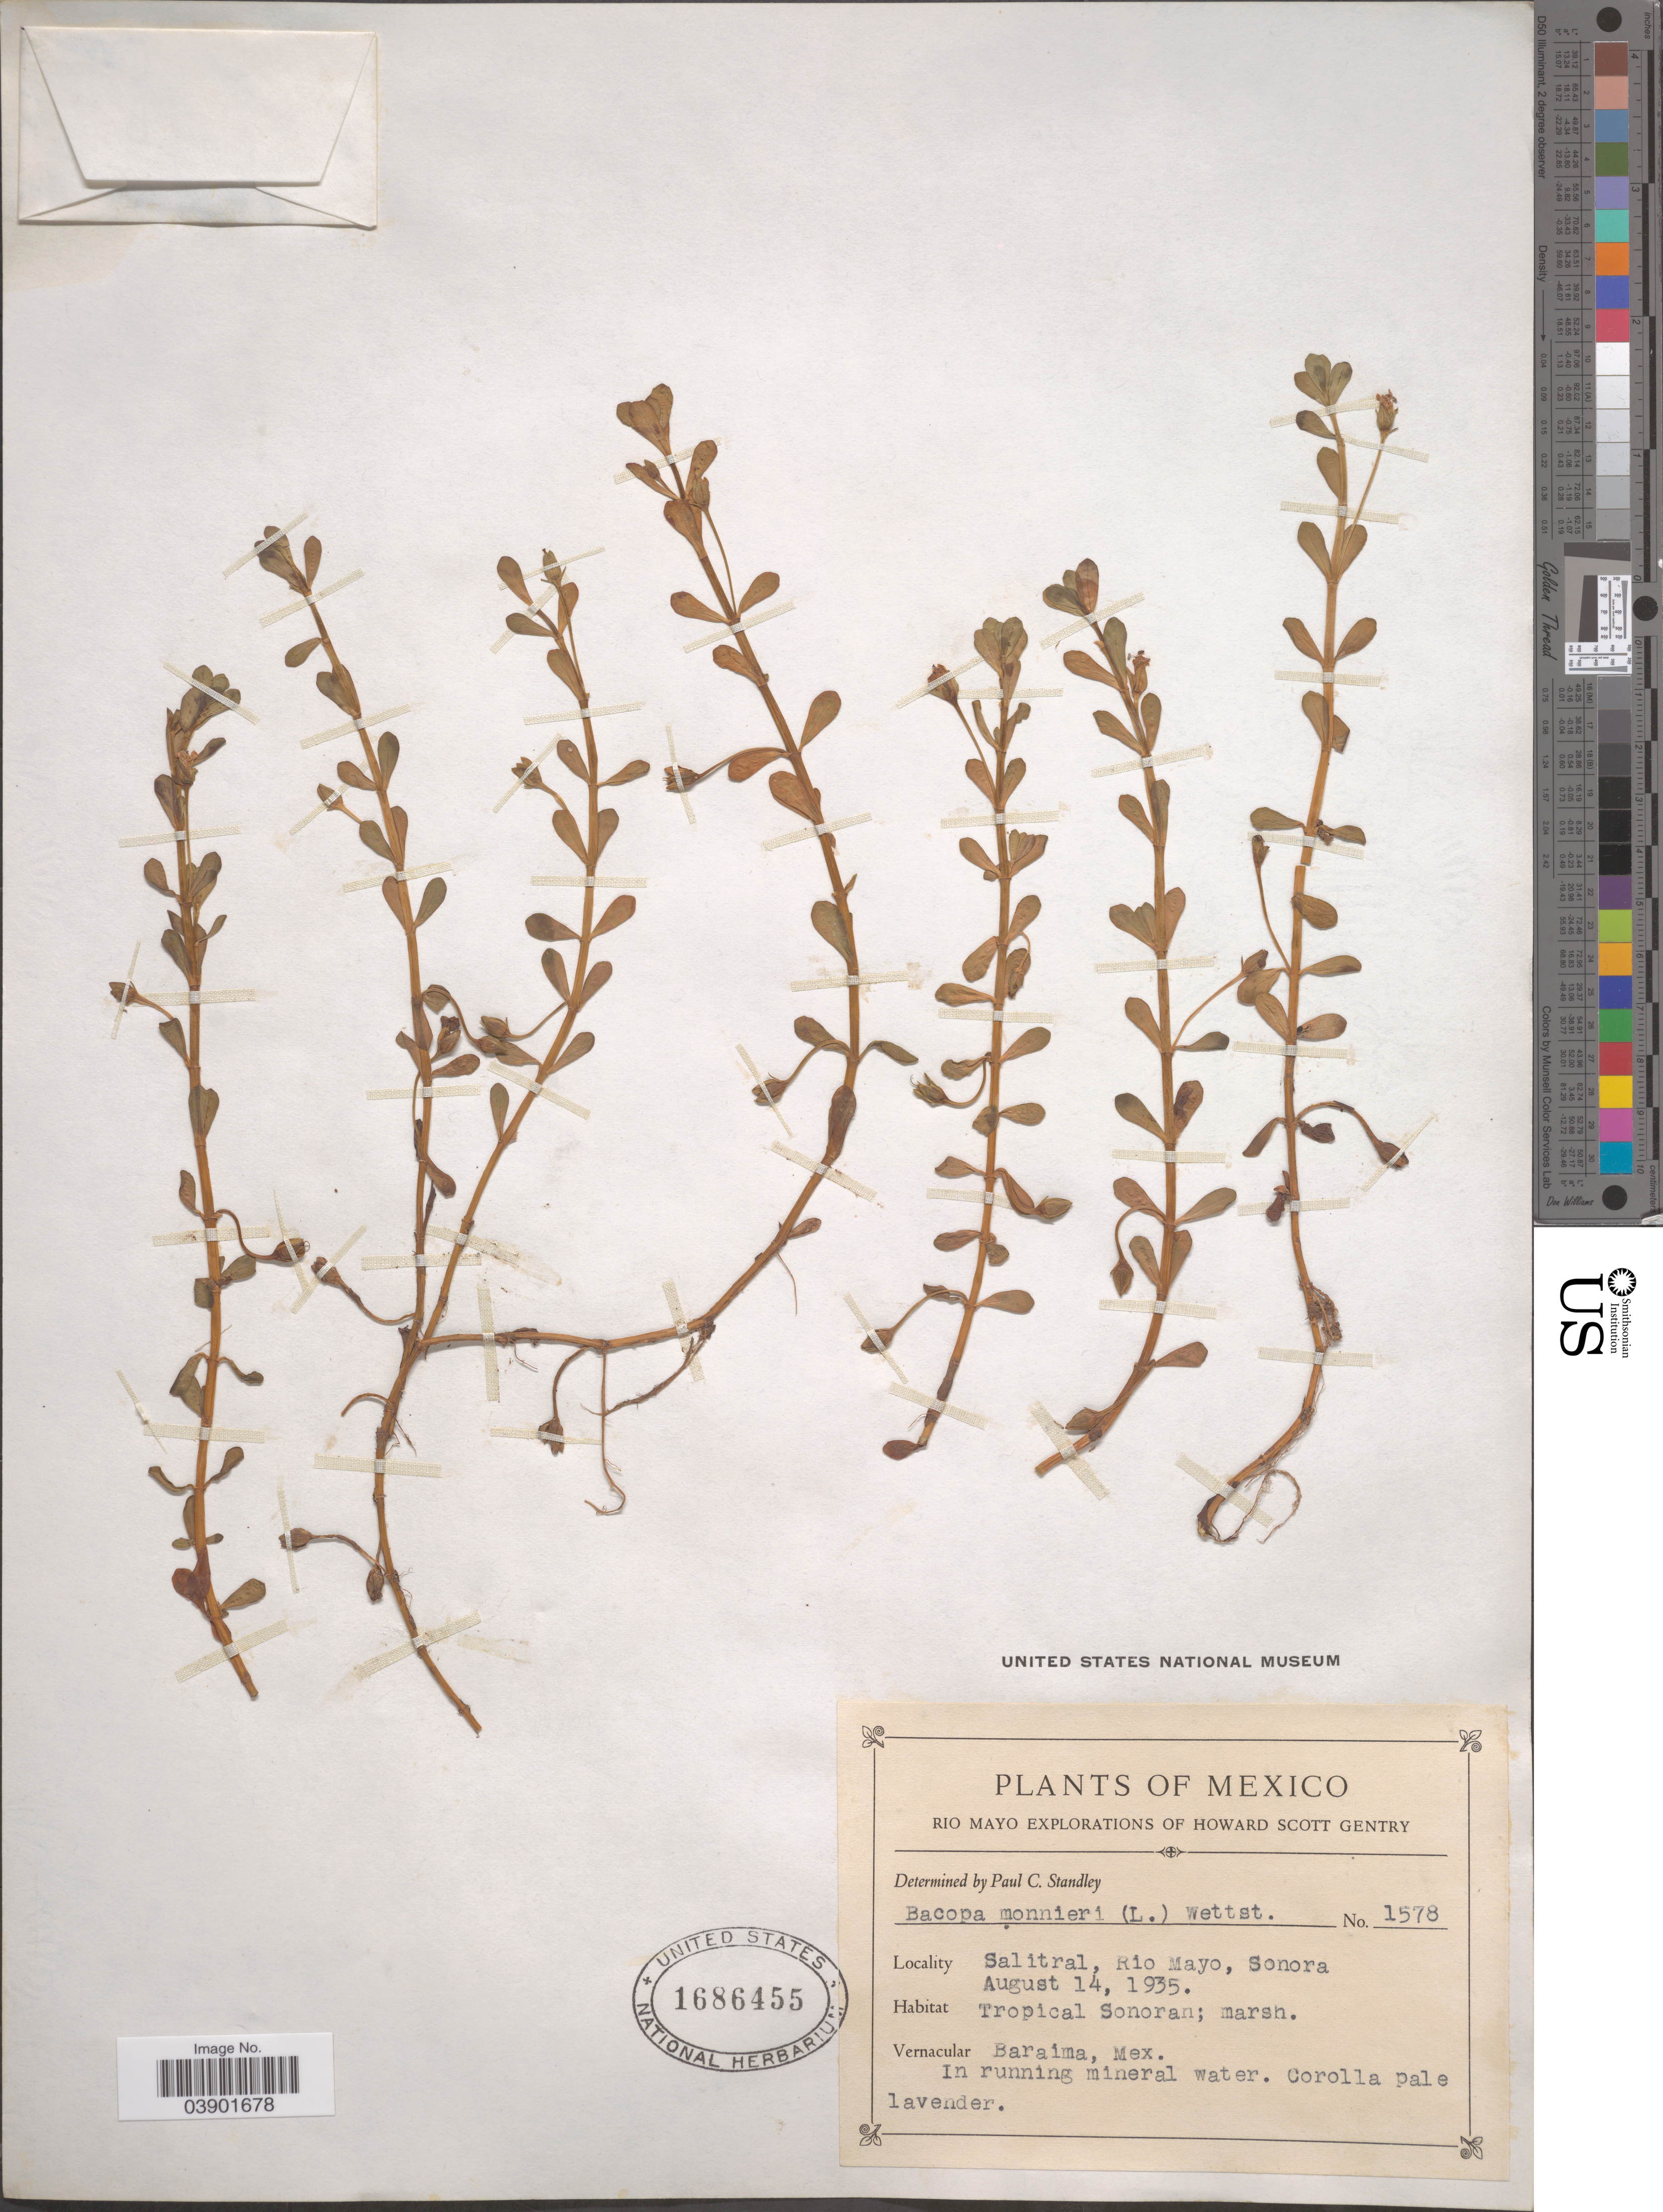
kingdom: Plantae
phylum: Tracheophyta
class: Magnoliopsida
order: Lamiales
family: Plantaginaceae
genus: Bacopa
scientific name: Bacopa monnieri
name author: (L.) Pennell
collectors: H. S. Gentry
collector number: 1578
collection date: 1935-08-14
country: Mexico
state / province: Sonora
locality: Salitral, Rio Mayo. Tropical Sonoran.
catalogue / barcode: US 1686455